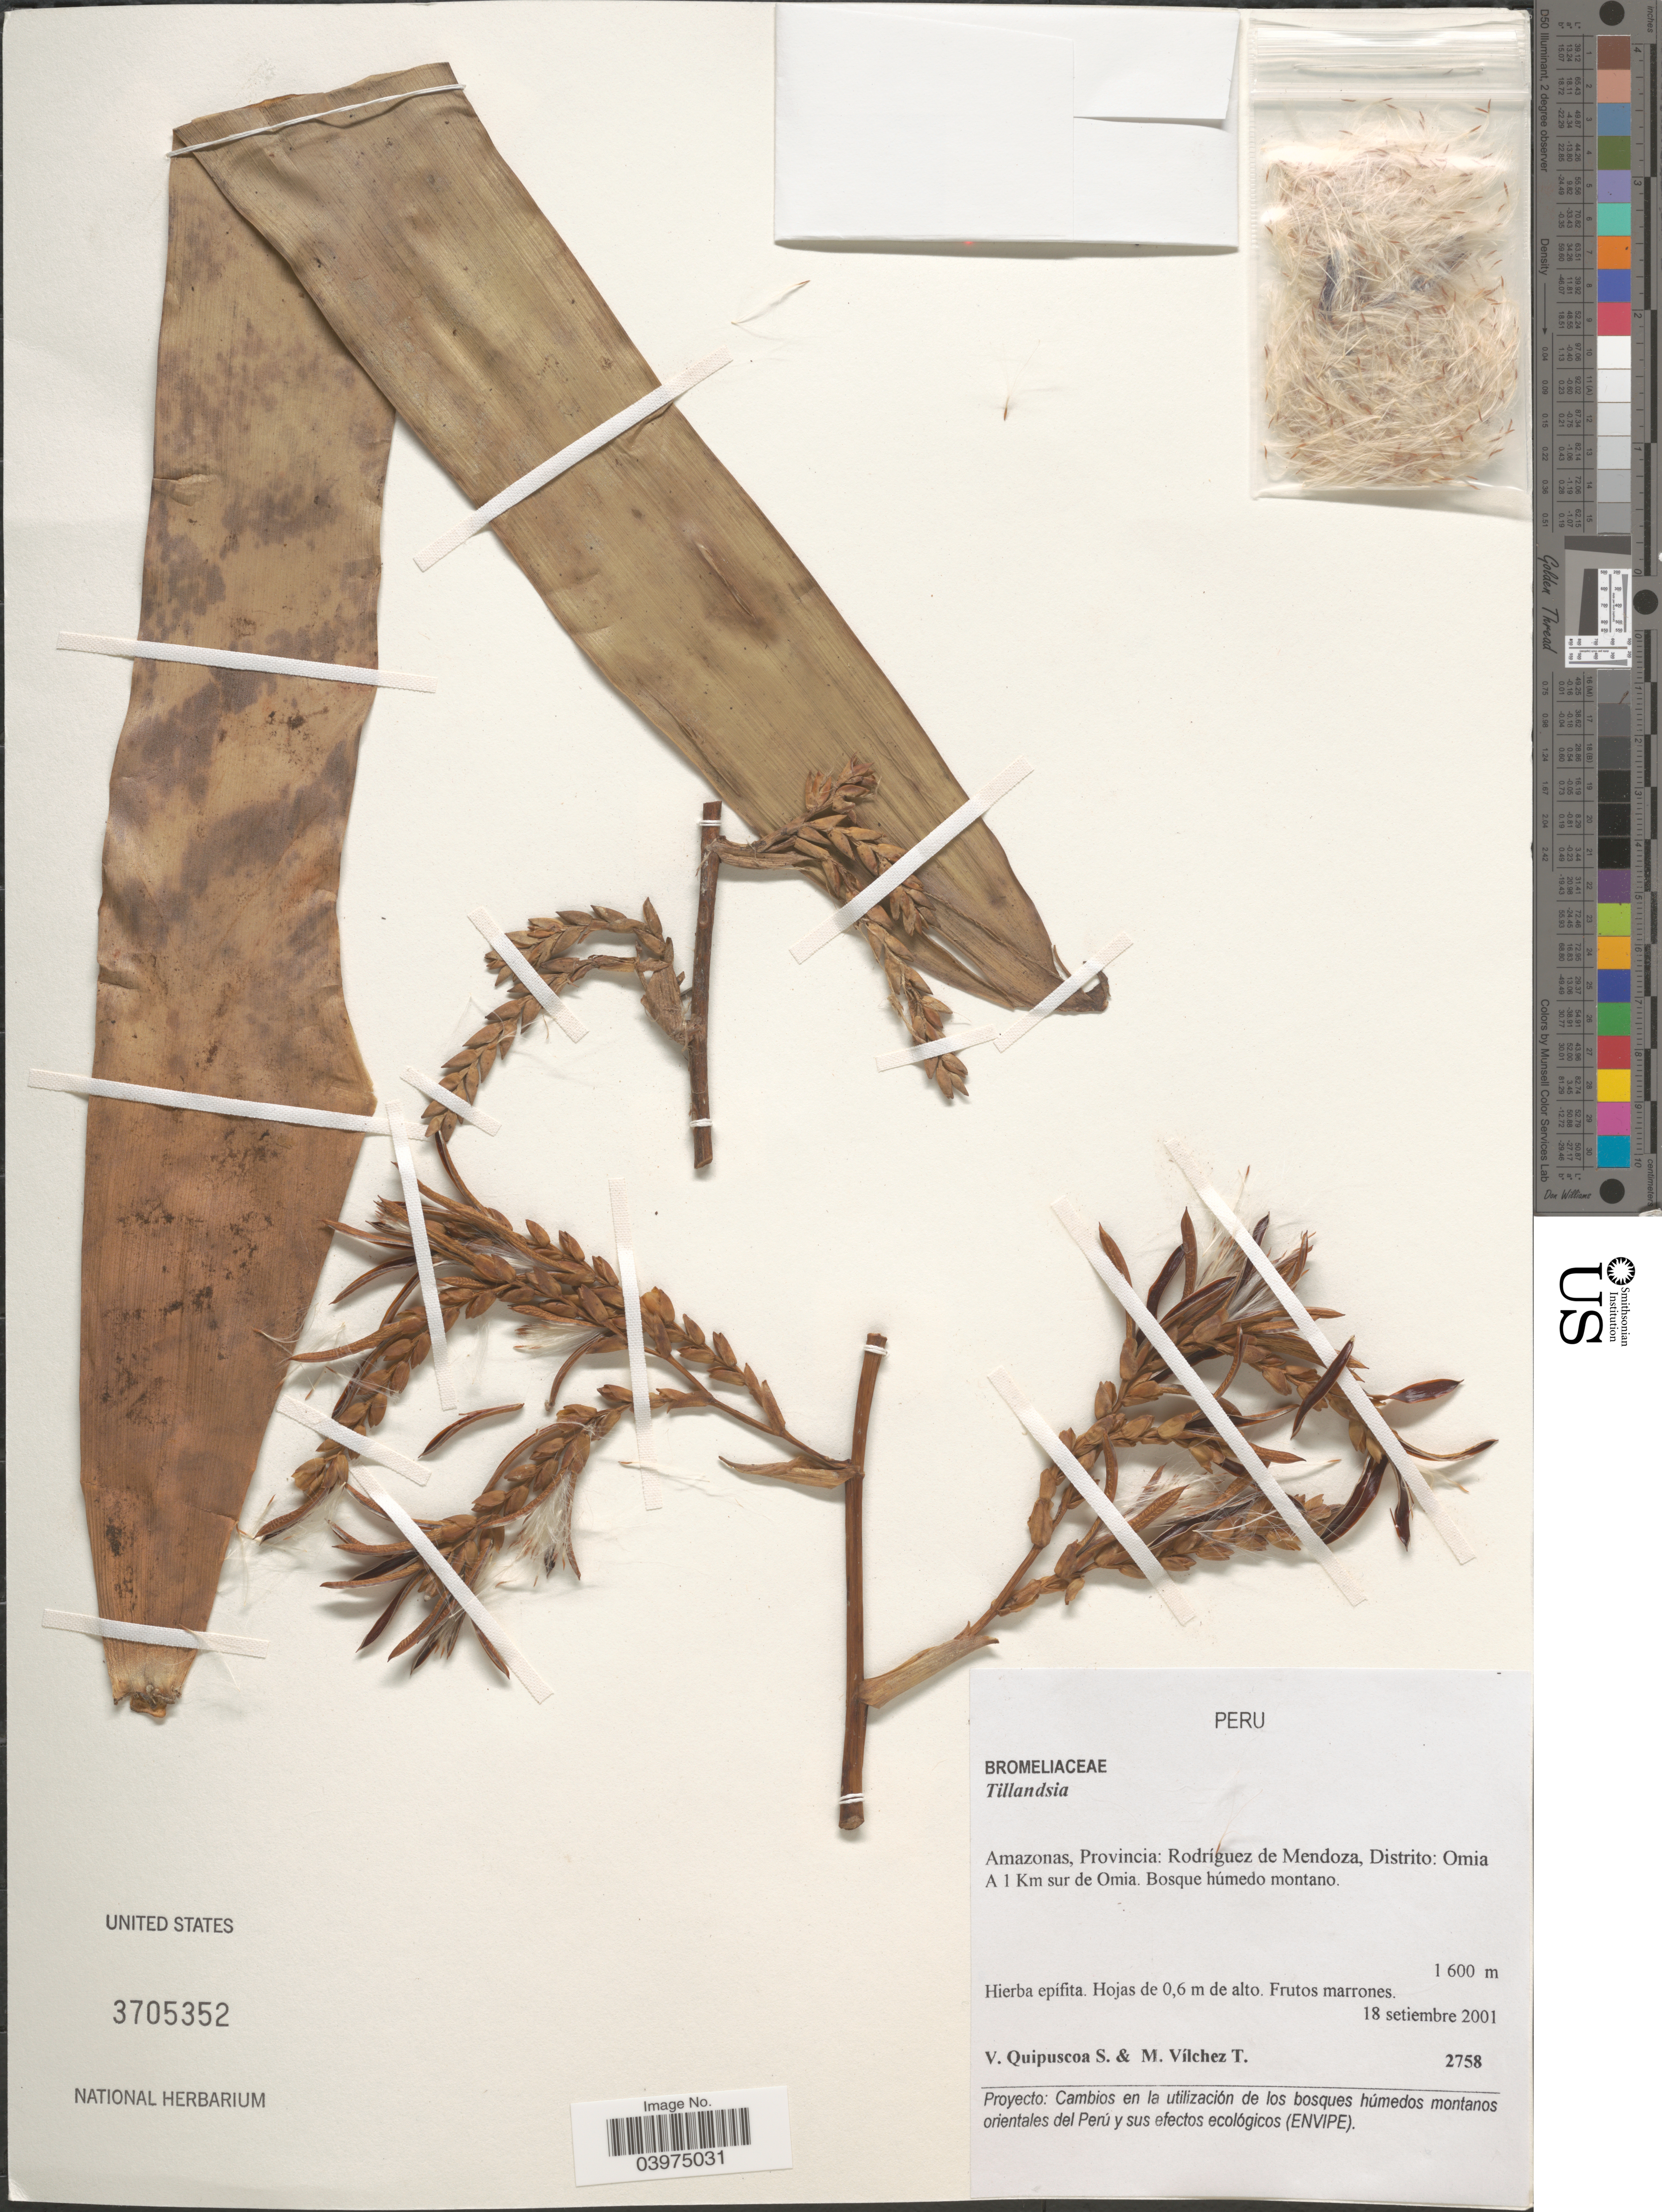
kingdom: Plantae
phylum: Tracheophyta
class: Liliopsida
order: Poales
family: Bromeliaceae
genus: Tillandsia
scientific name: Tillandsia sp.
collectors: V. Quipuscoa S. & M. Vilchez T.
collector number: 2758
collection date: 2001-09-18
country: Peru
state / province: Amazonas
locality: Provincia: Rodríguez de Mendoza, Distrito: Omia A 1 Km sur de Omia.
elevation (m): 1600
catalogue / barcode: US 3705352